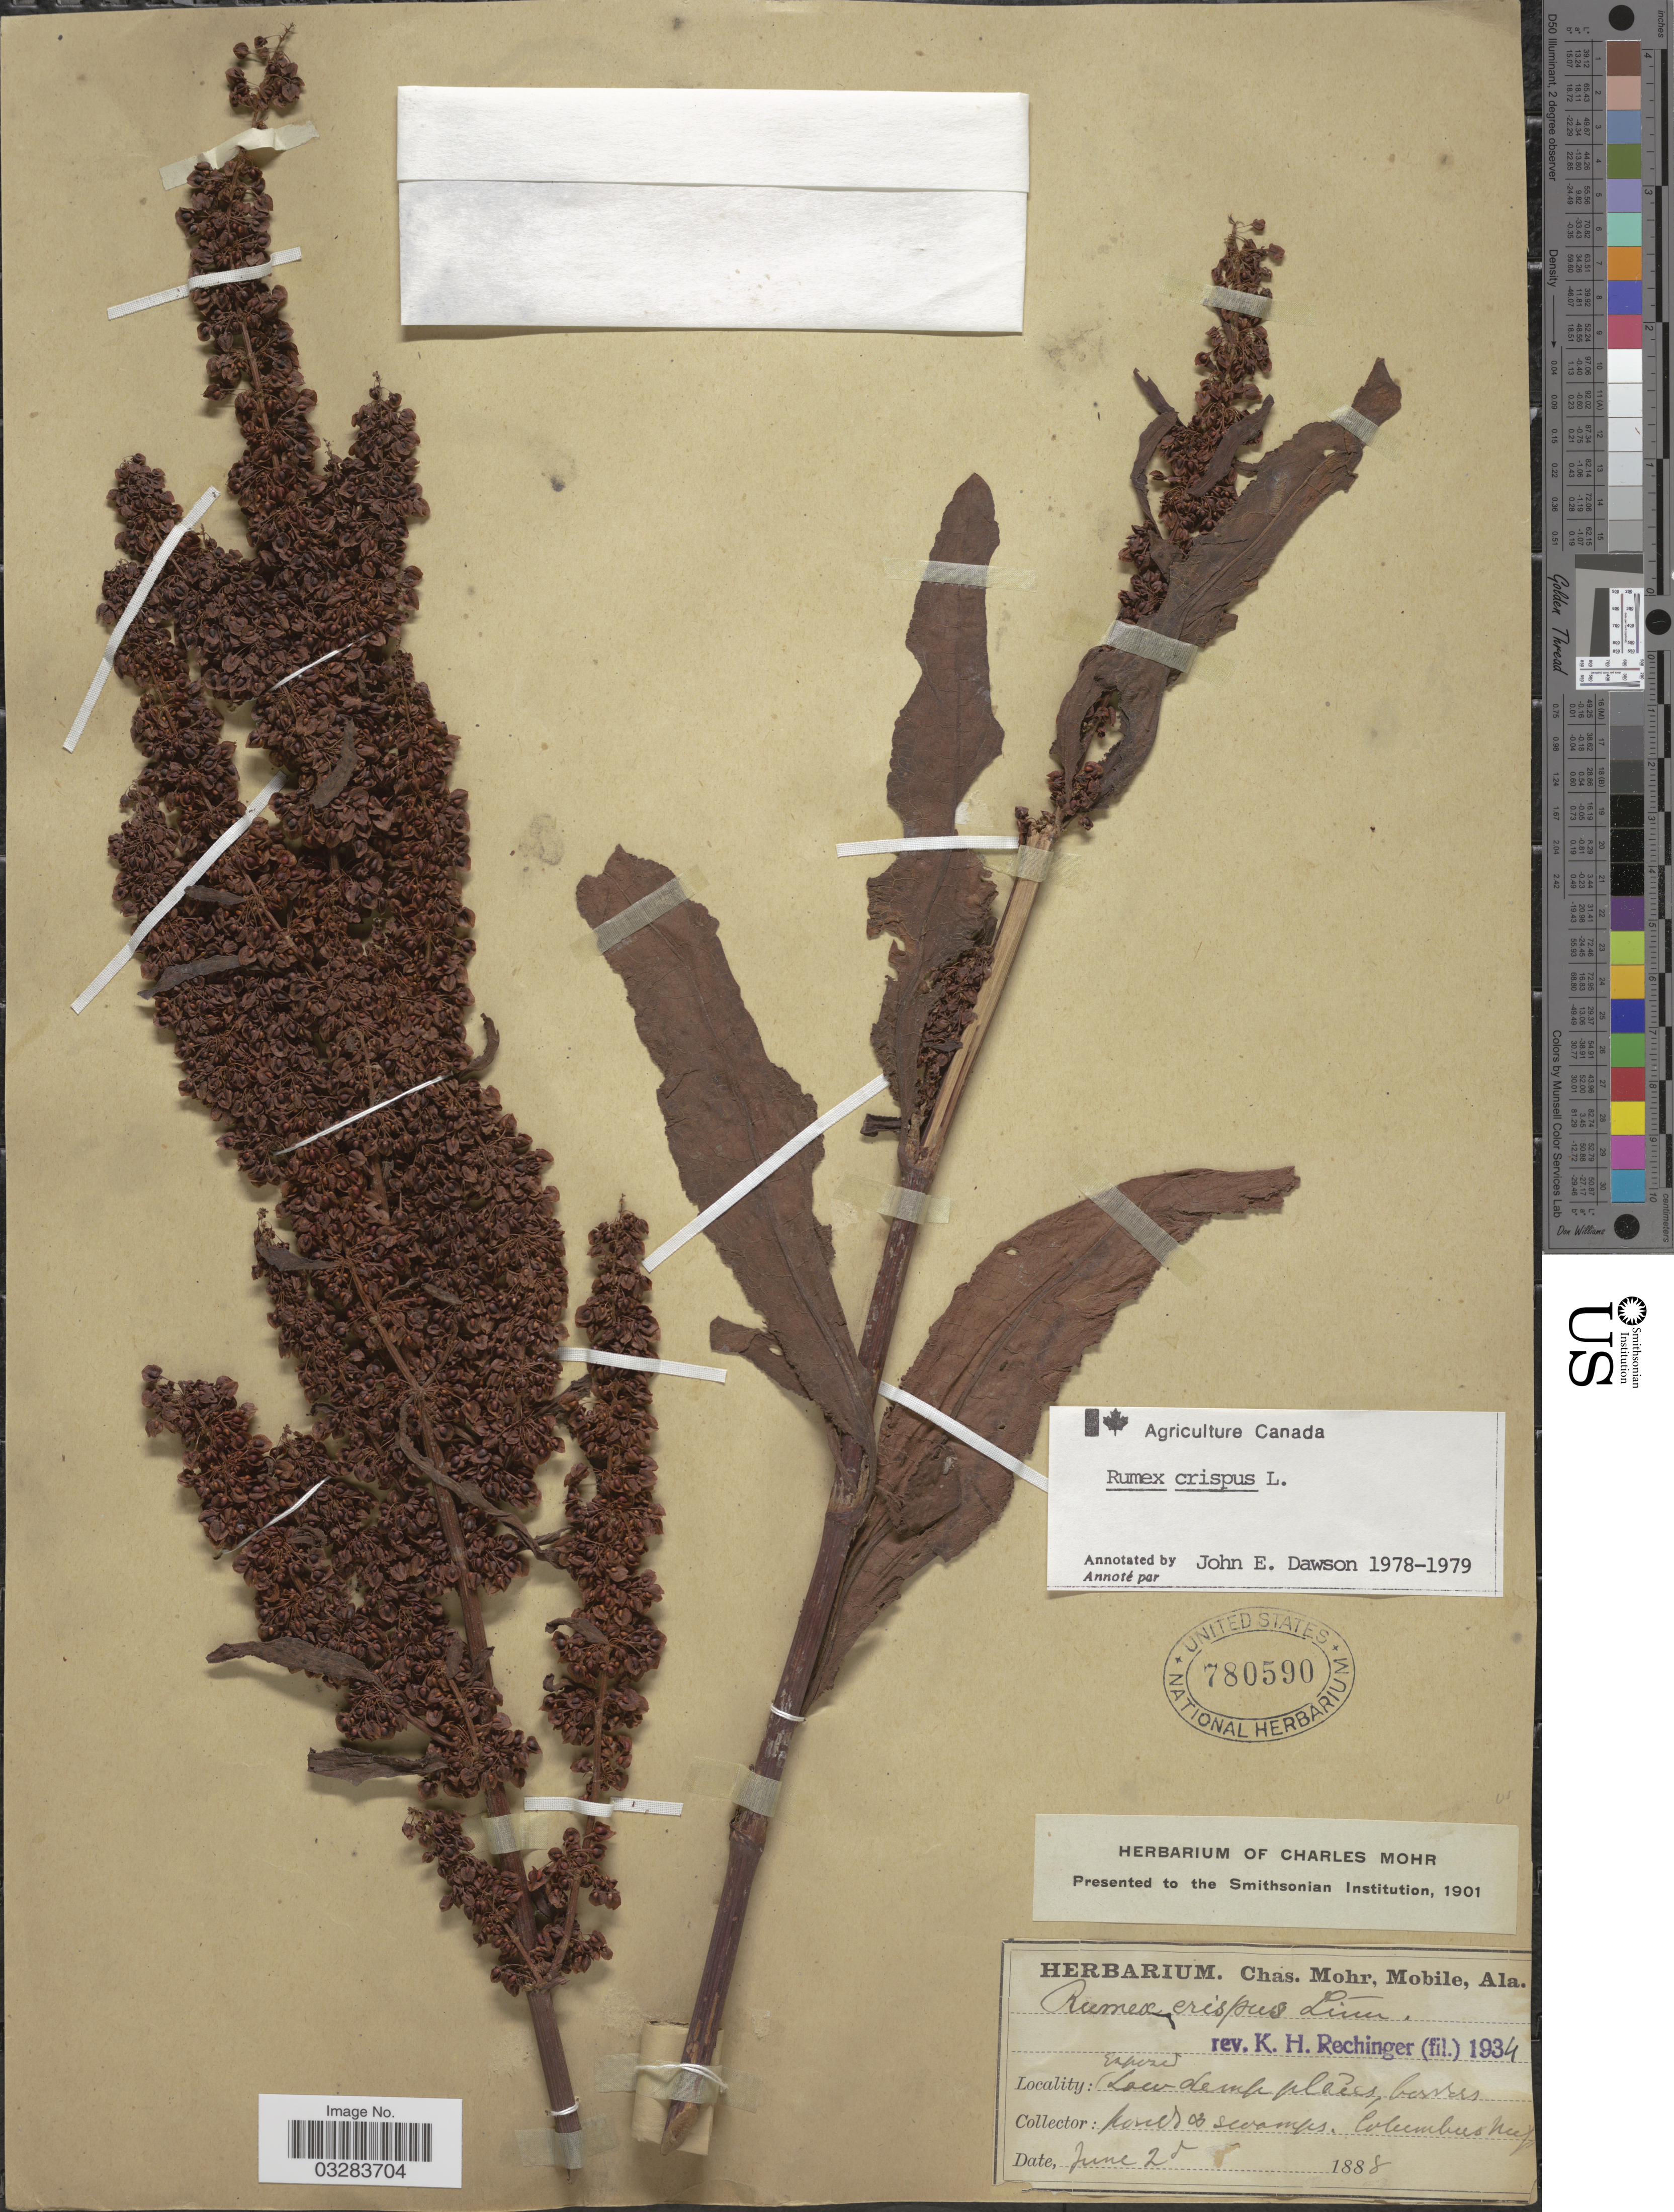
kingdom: Plantae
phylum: Tracheophyta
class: Magnoliopsida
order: Caryophyllales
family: Polygonaceae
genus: Rumex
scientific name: Rumex crispus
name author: L.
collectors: ex herb. Charles Mohr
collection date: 1888-06-02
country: United States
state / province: Alabama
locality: Colombus.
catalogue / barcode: US 780590